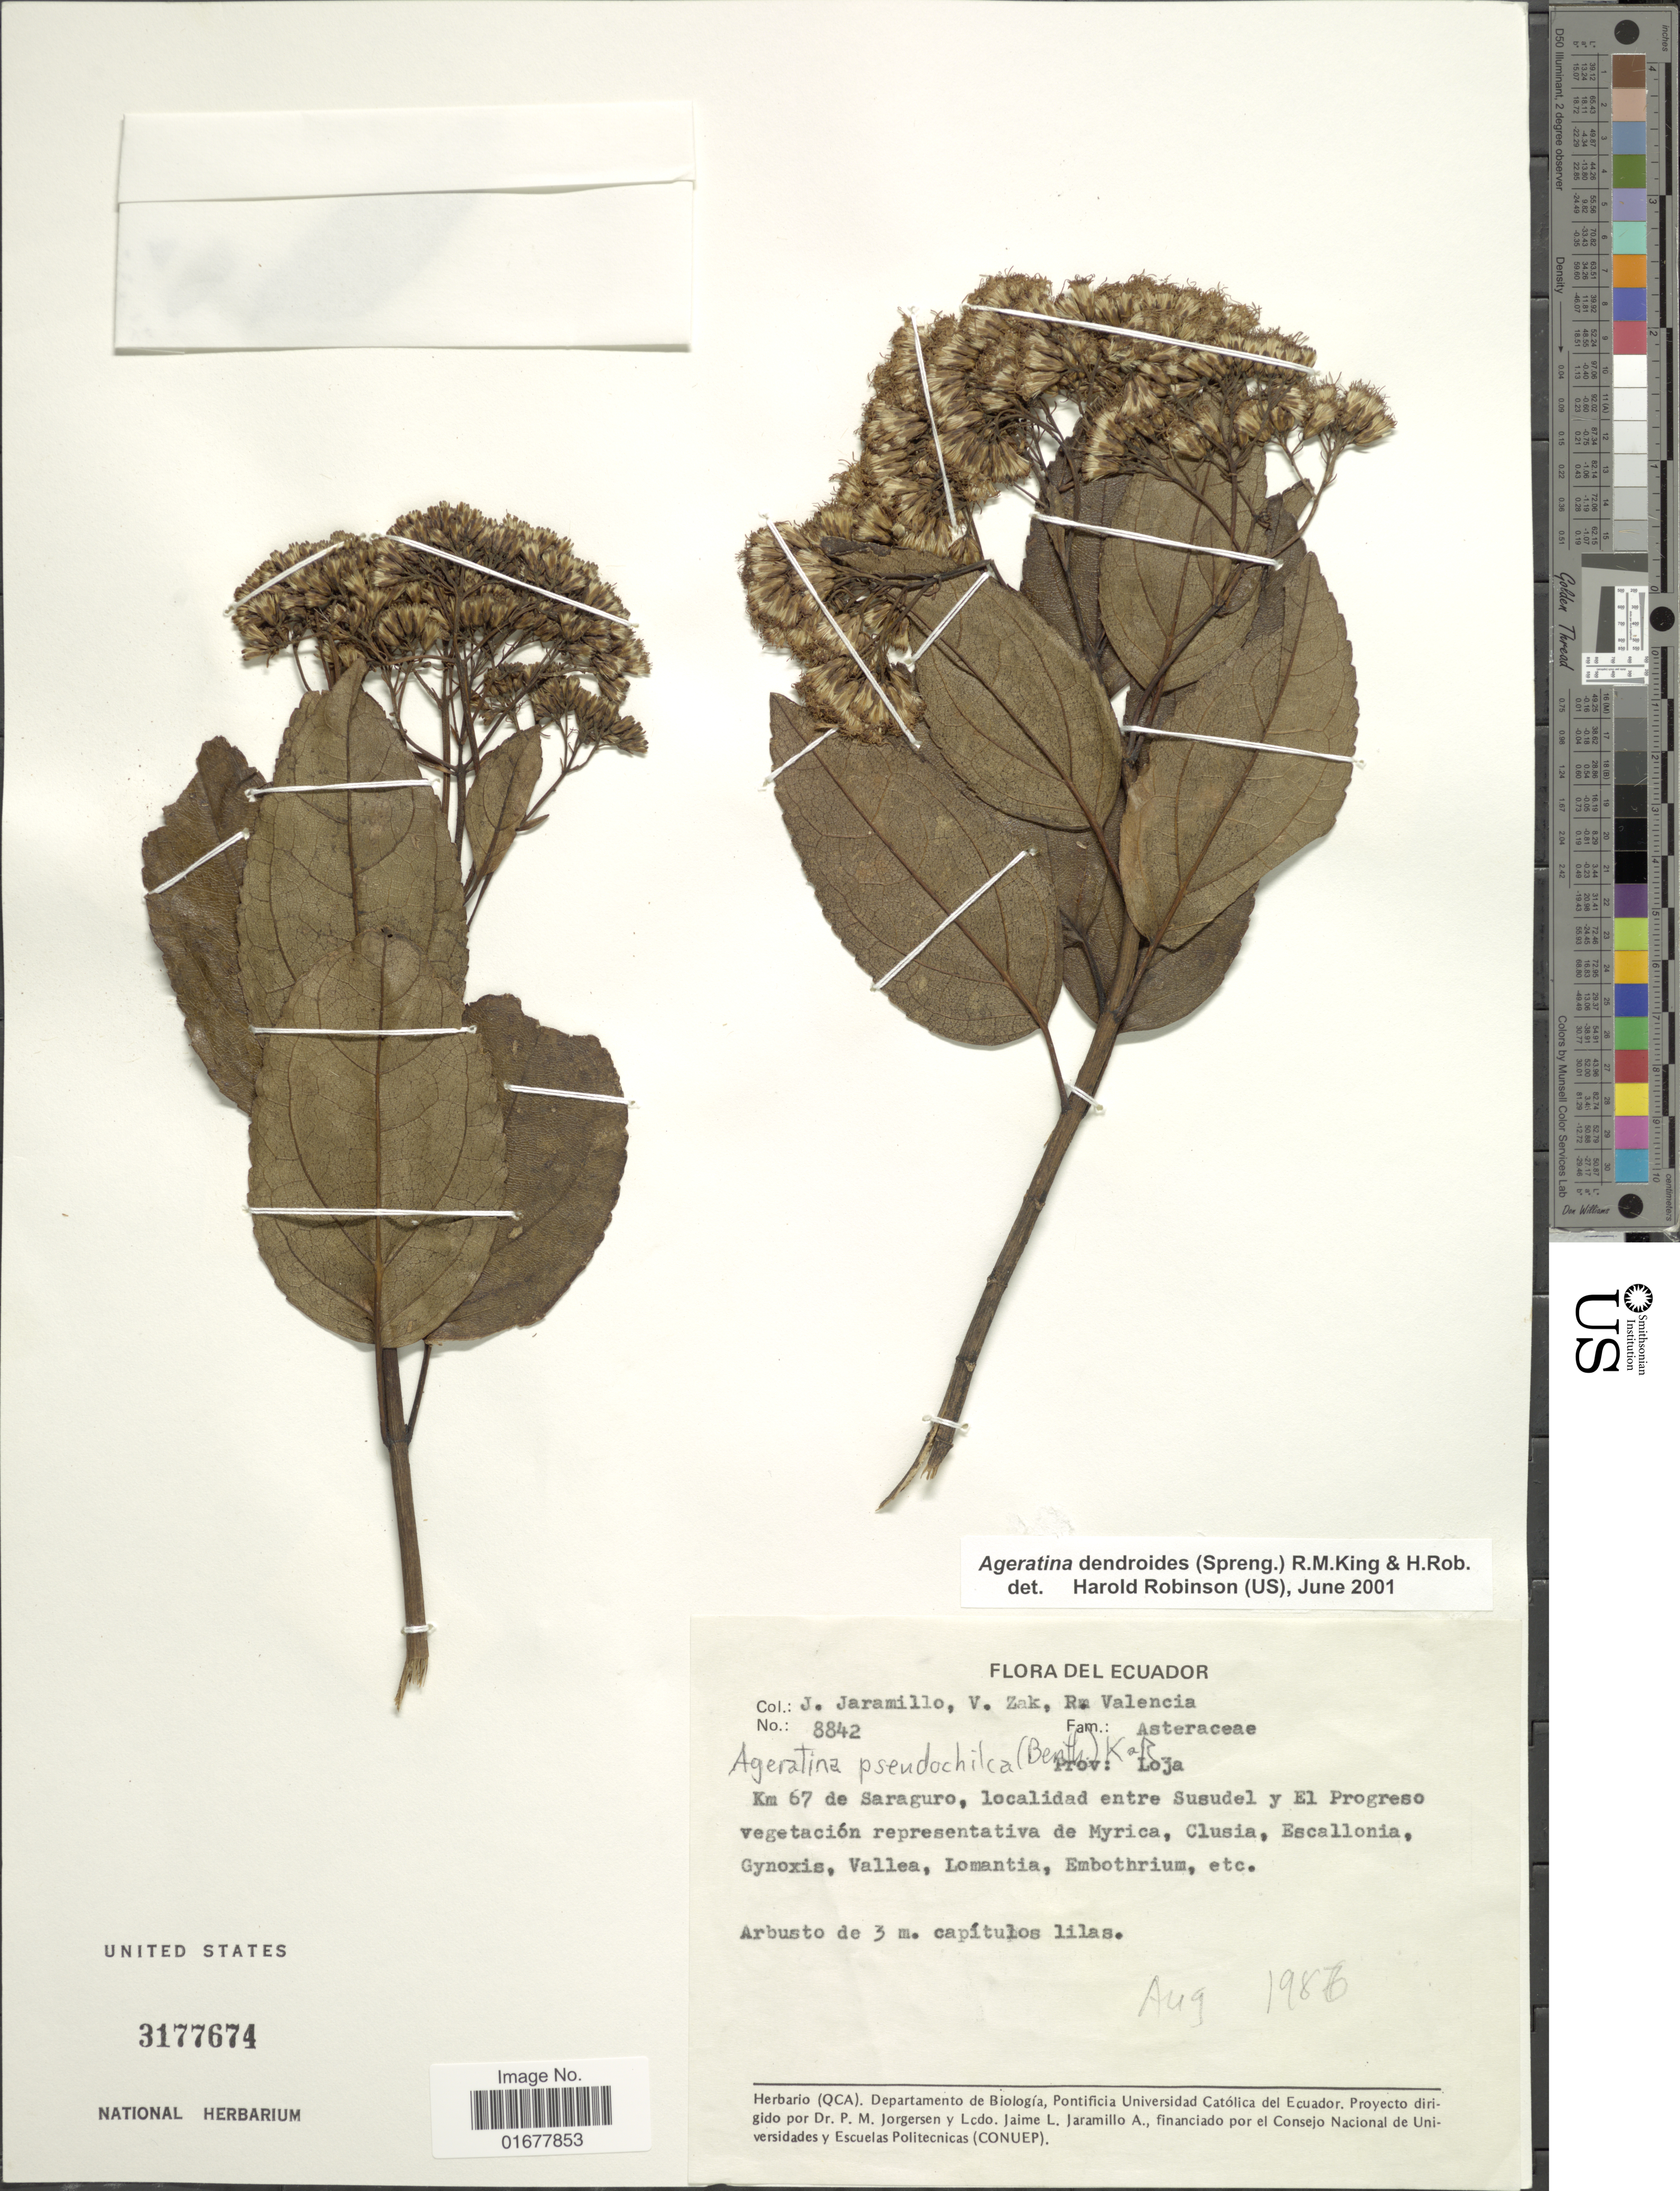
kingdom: Plantae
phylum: Tracheophyta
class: Magnoliopsida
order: Asterales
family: Asteraceae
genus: Ageratina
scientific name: Ageratina dendroides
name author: (Spreng.) R.M. King & H. Rob.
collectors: J. Jaramillo, V. Zak & R. Valencia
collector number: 8842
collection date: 1986-08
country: Ecuador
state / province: Loja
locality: Province: Loja, Km 67 de Saraguro, localidad entre Susudel y El Progreso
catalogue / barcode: US 3177674